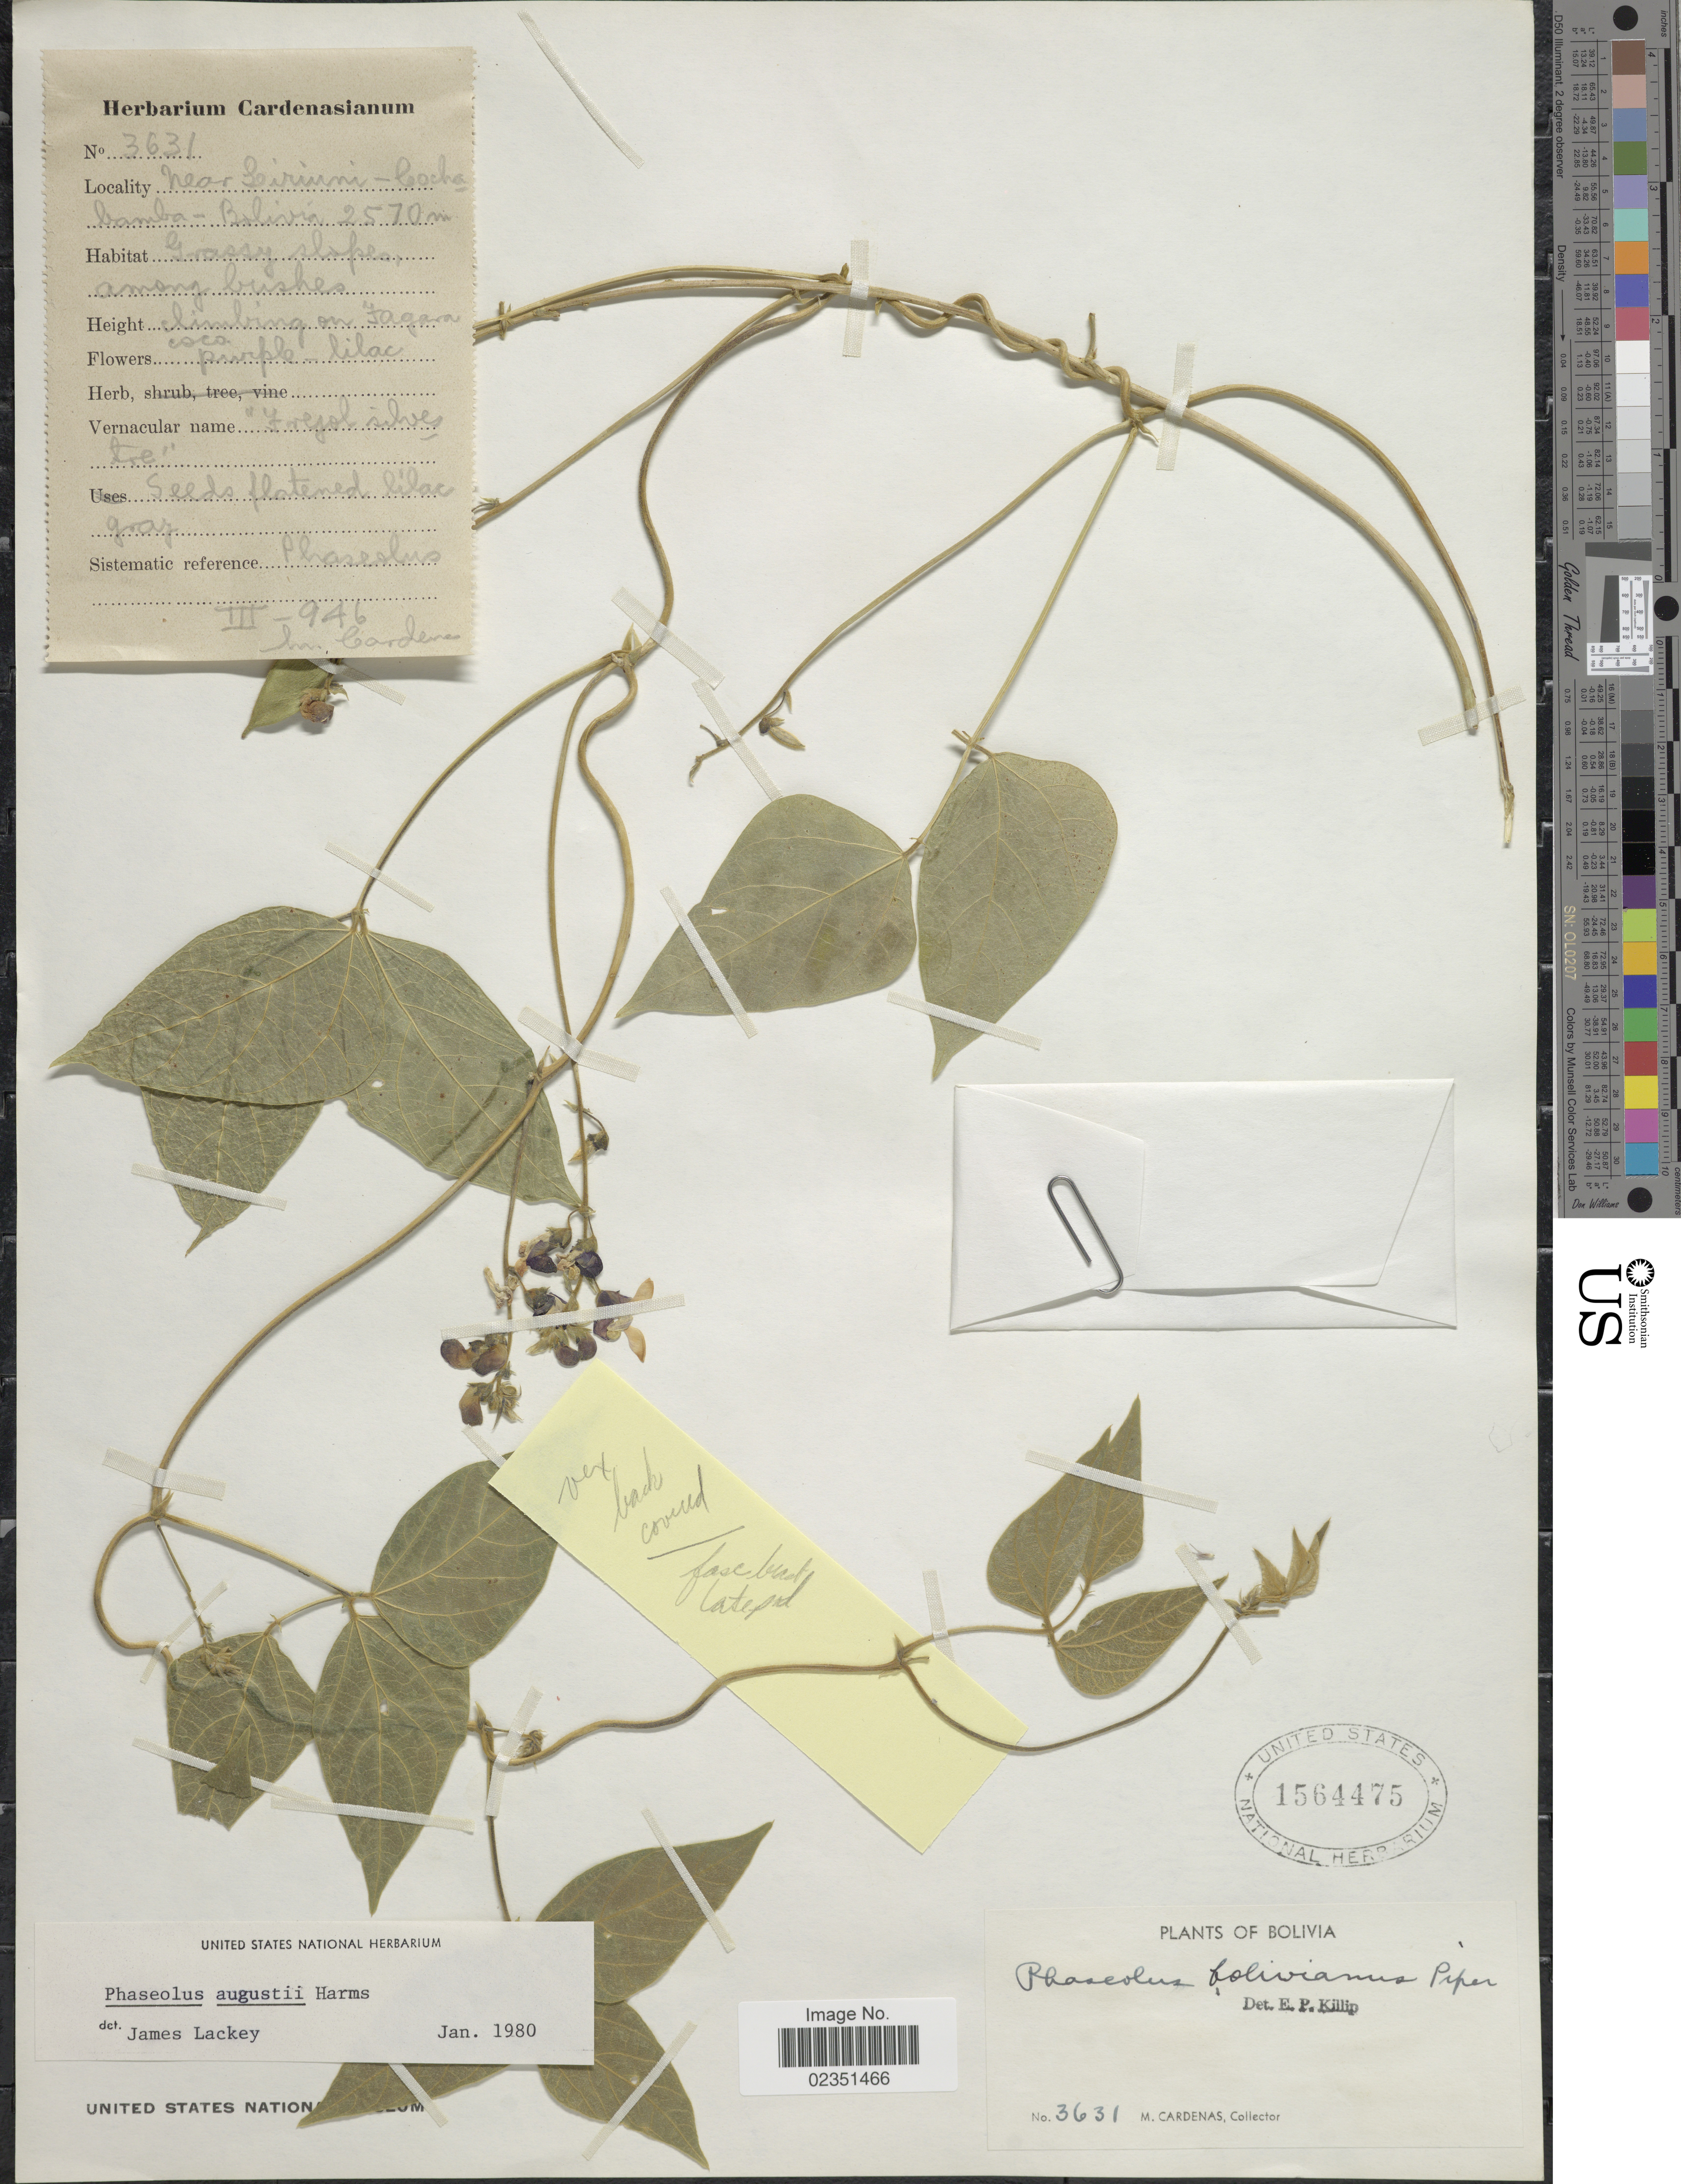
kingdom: Plantae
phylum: Tracheophyta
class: Magnoliopsida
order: Fabales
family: Fabaceae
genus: Phaseolus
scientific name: Phaseolus augusti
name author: Harms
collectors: M. Cárdenas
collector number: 3631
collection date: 1946-03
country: Bolivia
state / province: Cochabamba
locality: Near Liriuni. Grassy slope.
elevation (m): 2570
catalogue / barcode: US 1564475